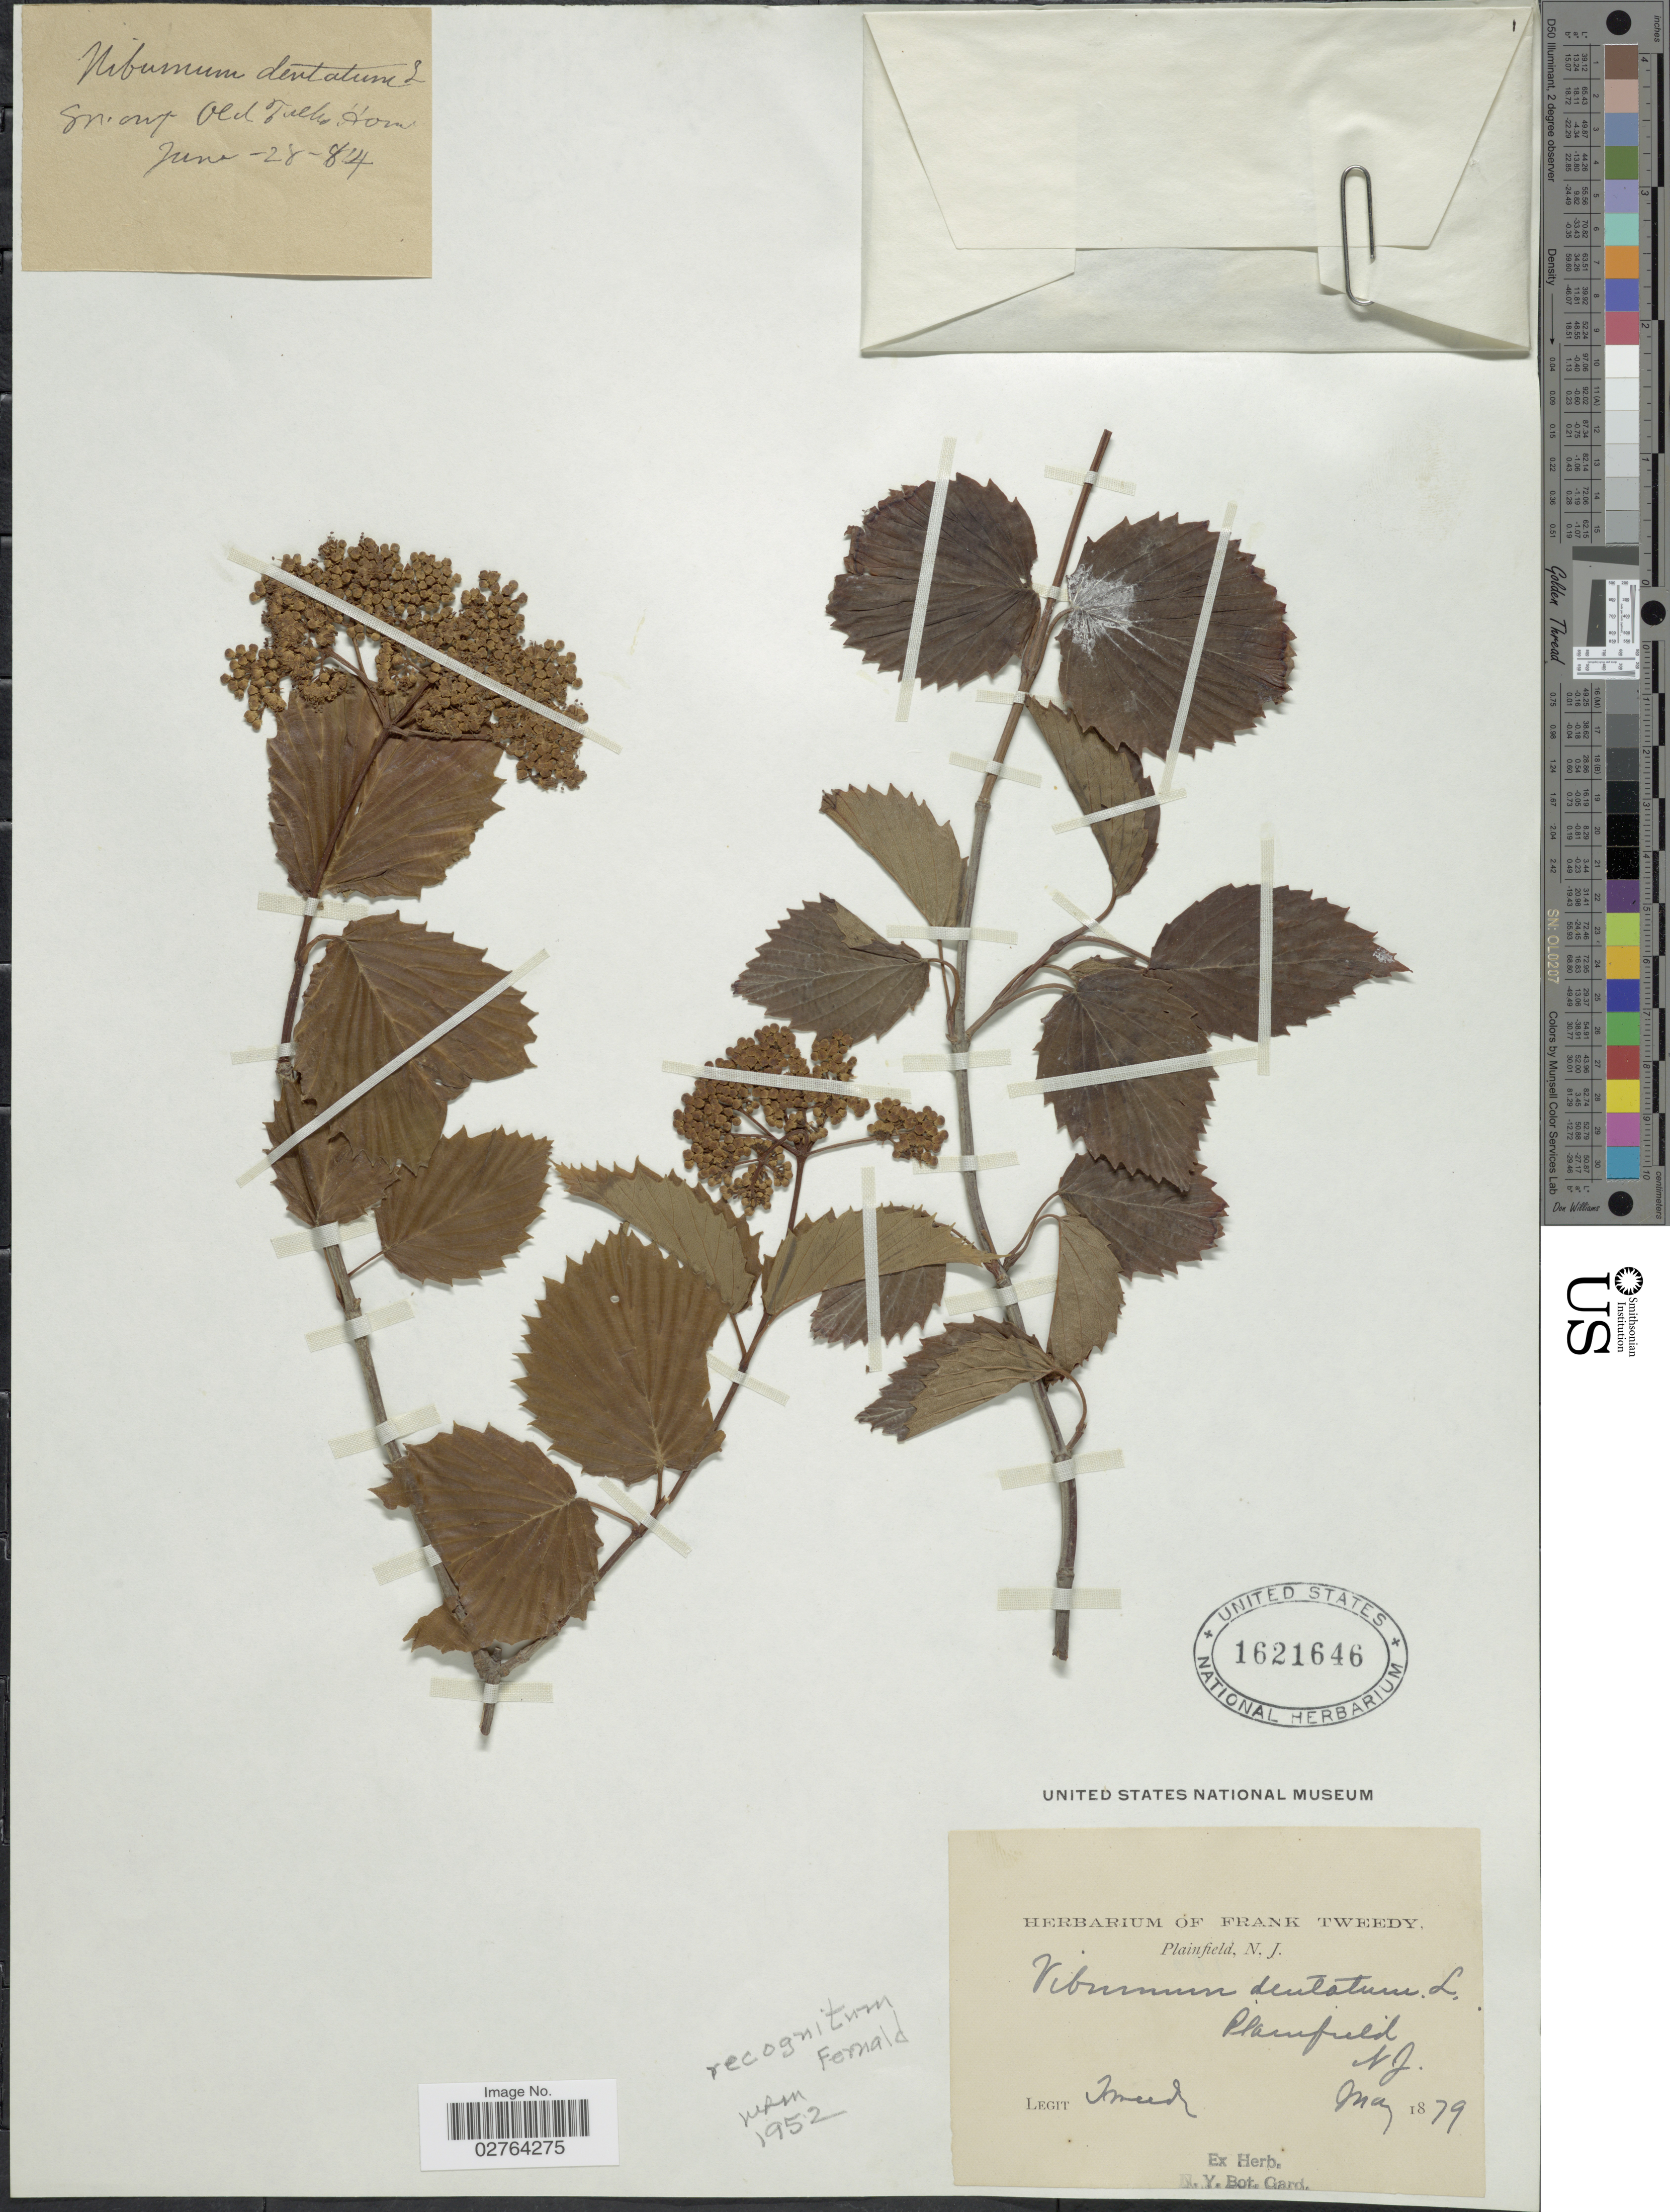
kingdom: Plantae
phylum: Tracheophyta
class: Magnoliopsida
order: Dipsacales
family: Viburnaceae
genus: Viburnum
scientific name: Viburnum recognitum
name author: Fernald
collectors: F. Tweedy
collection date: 1879-05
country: United States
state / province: New Jersey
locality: Plainfield.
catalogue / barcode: US 1621646